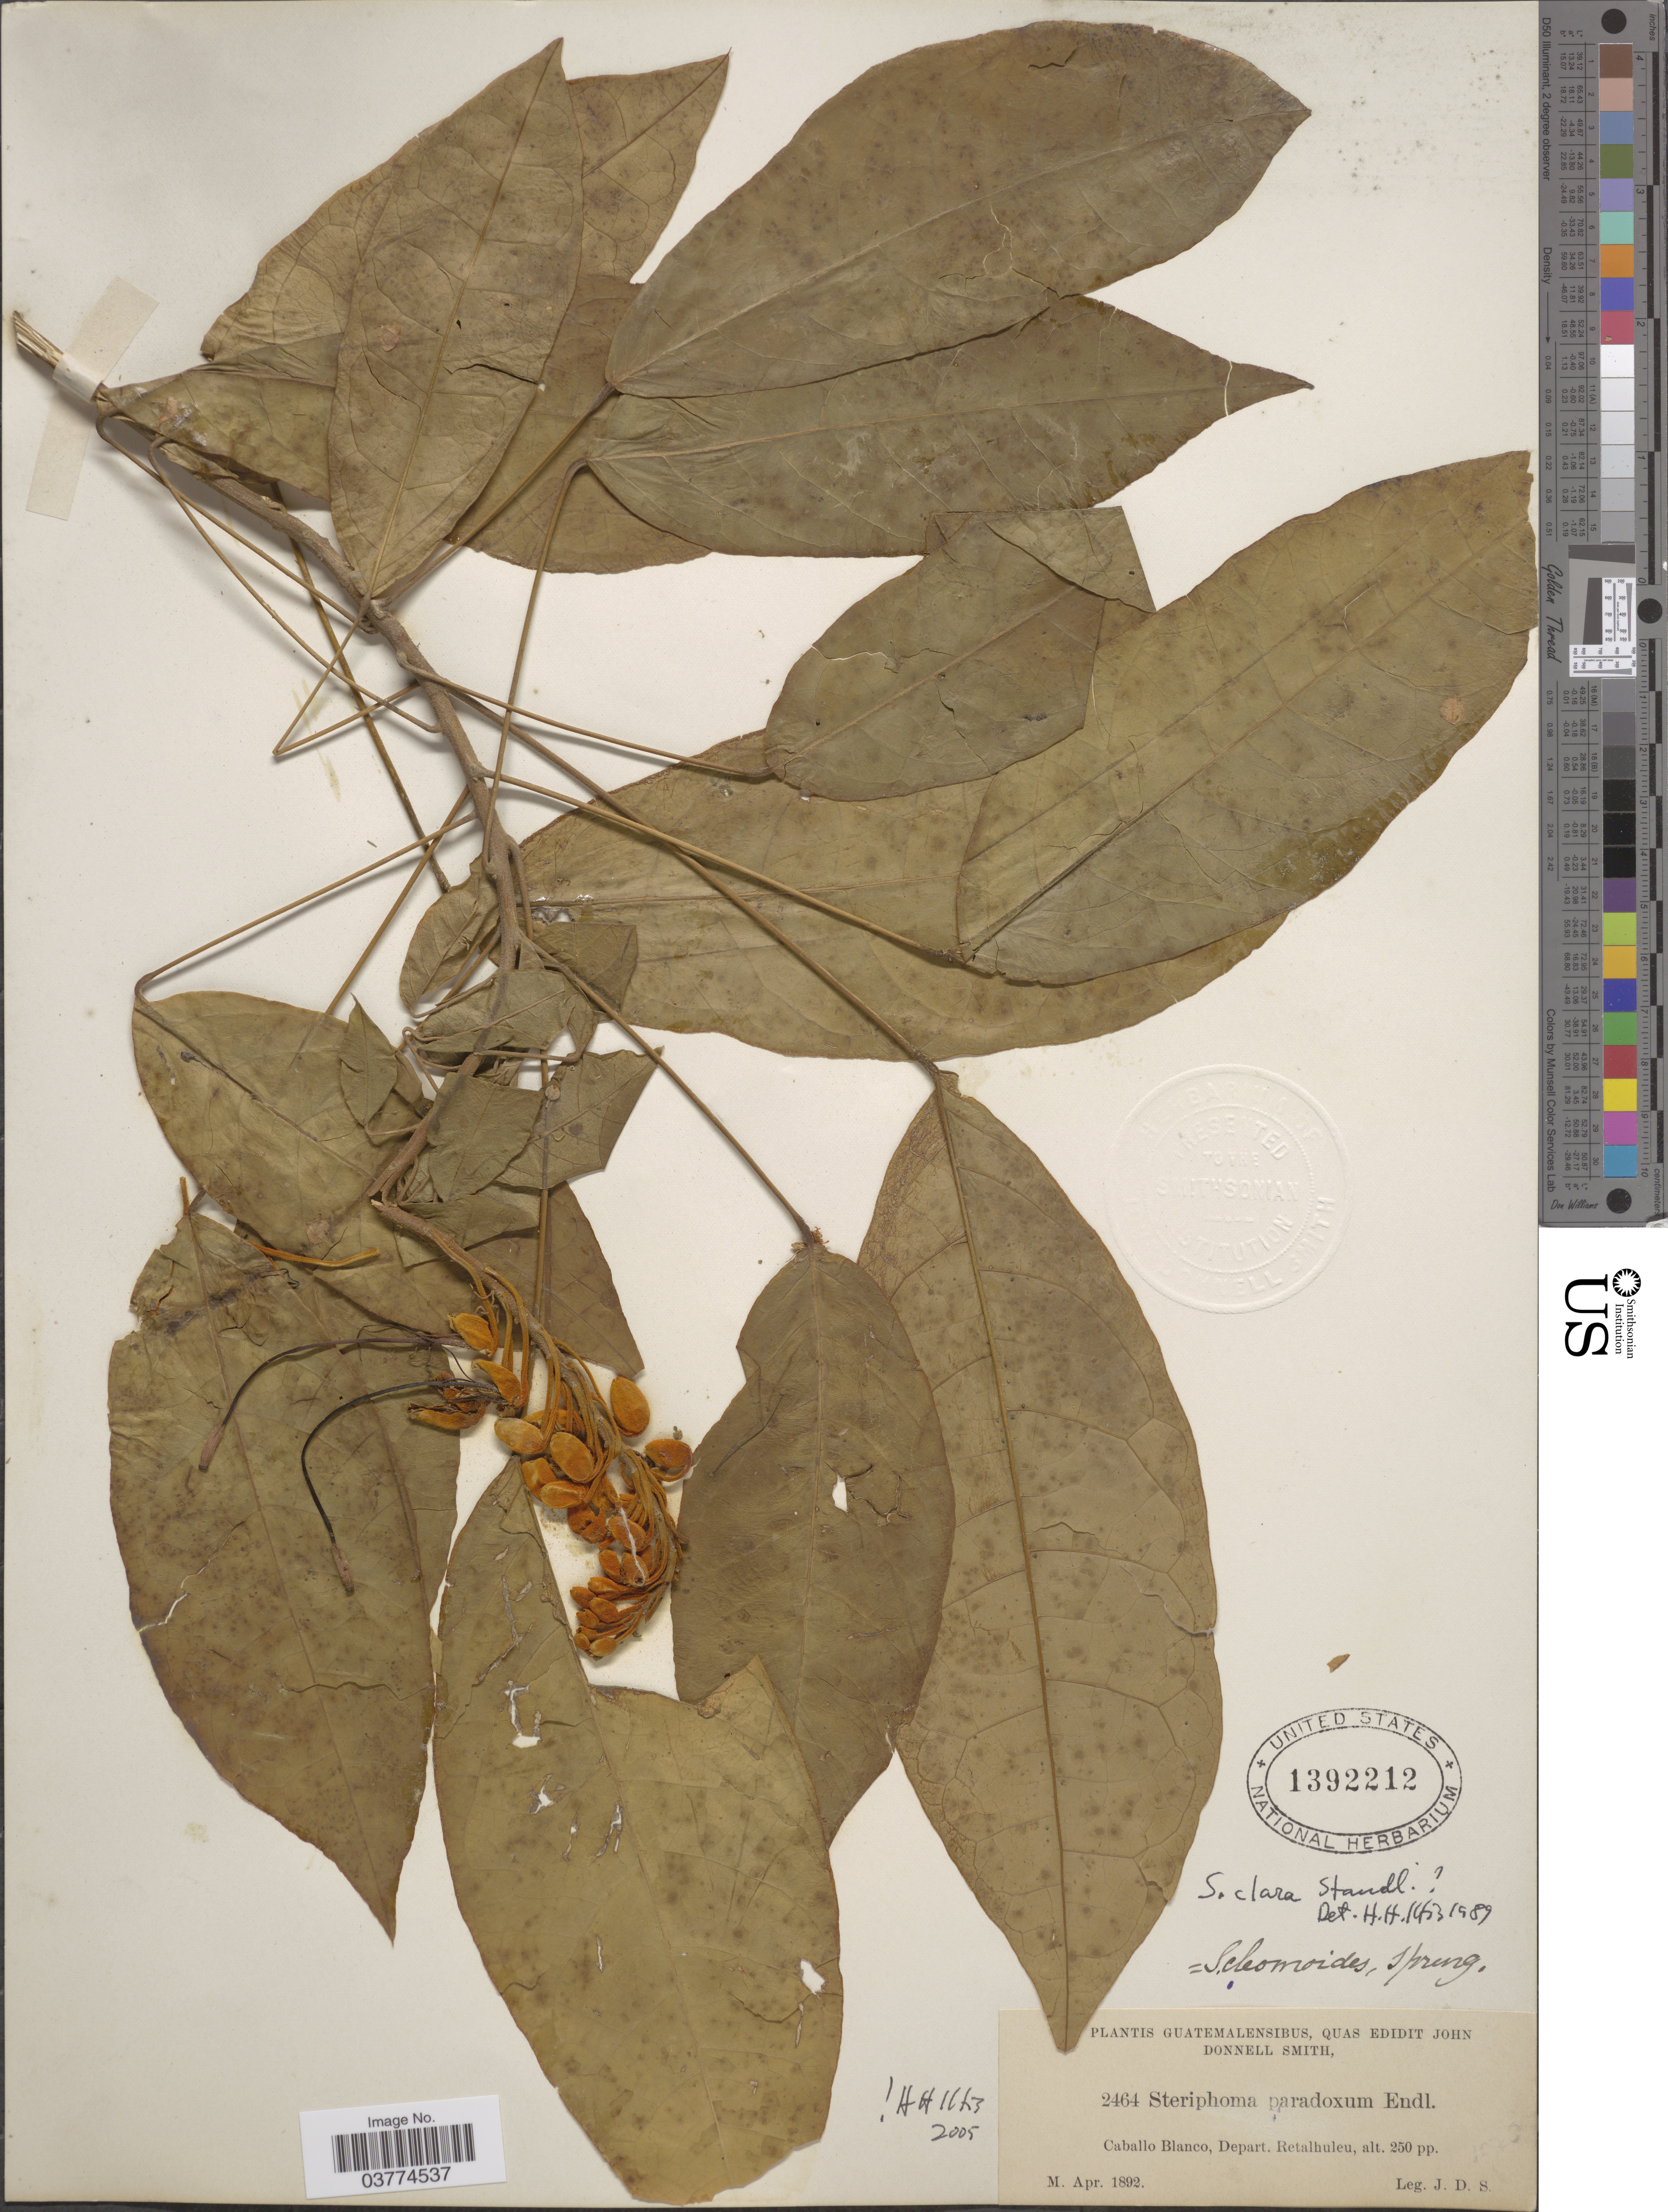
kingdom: Plantae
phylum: Tracheophyta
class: Magnoliopsida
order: Brassicales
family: Capparaceae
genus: Steriphoma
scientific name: Steriphoma clara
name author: Standl.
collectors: J. Donnell Smith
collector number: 2464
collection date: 1892-04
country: Guatemala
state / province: Retalhuleu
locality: Caballo Blanco, Depart. Retalhuleu.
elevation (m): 76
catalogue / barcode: US 1392212